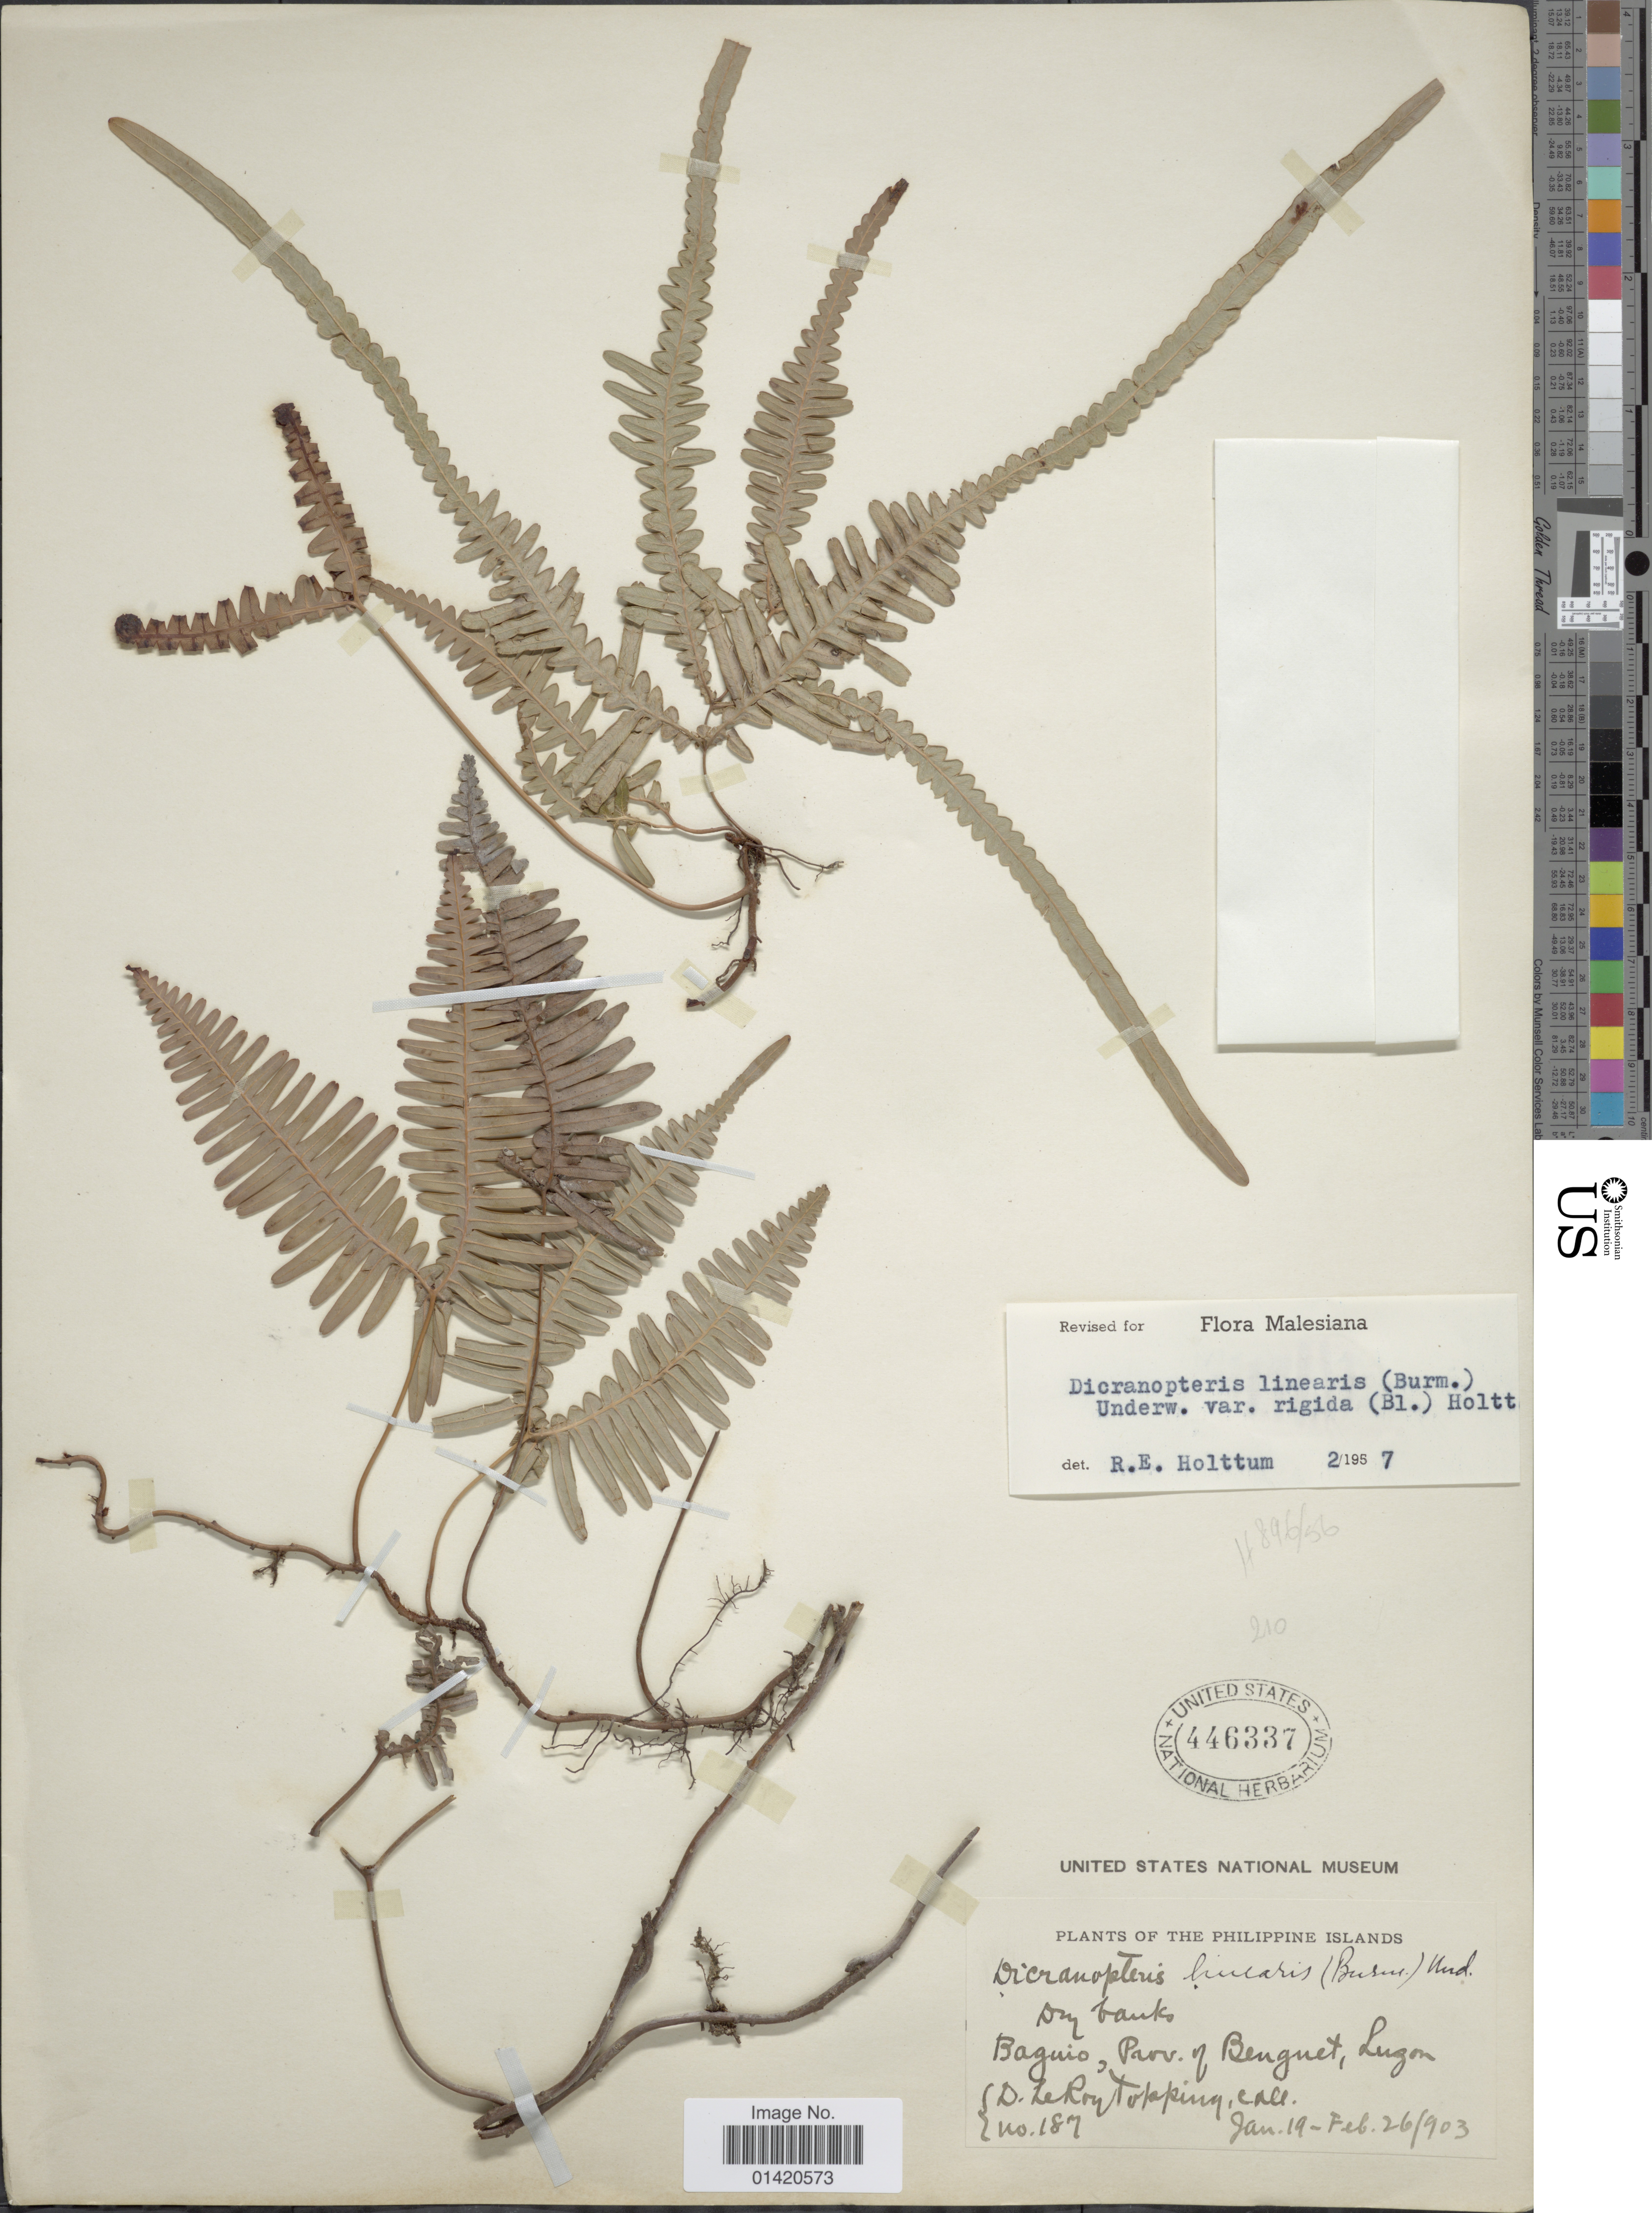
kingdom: Plantae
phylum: Tracheophyta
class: Polypodiopsida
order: Gleicheniales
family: Gleicheniaceae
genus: Dicranopteris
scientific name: Dicranopteris linearis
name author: (Burm. f.) Underw.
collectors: D. L. Topping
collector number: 187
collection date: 1903-01-19/1903-02-26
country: Philippines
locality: Baguio, Prov. Benguet, Luzon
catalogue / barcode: US 446337